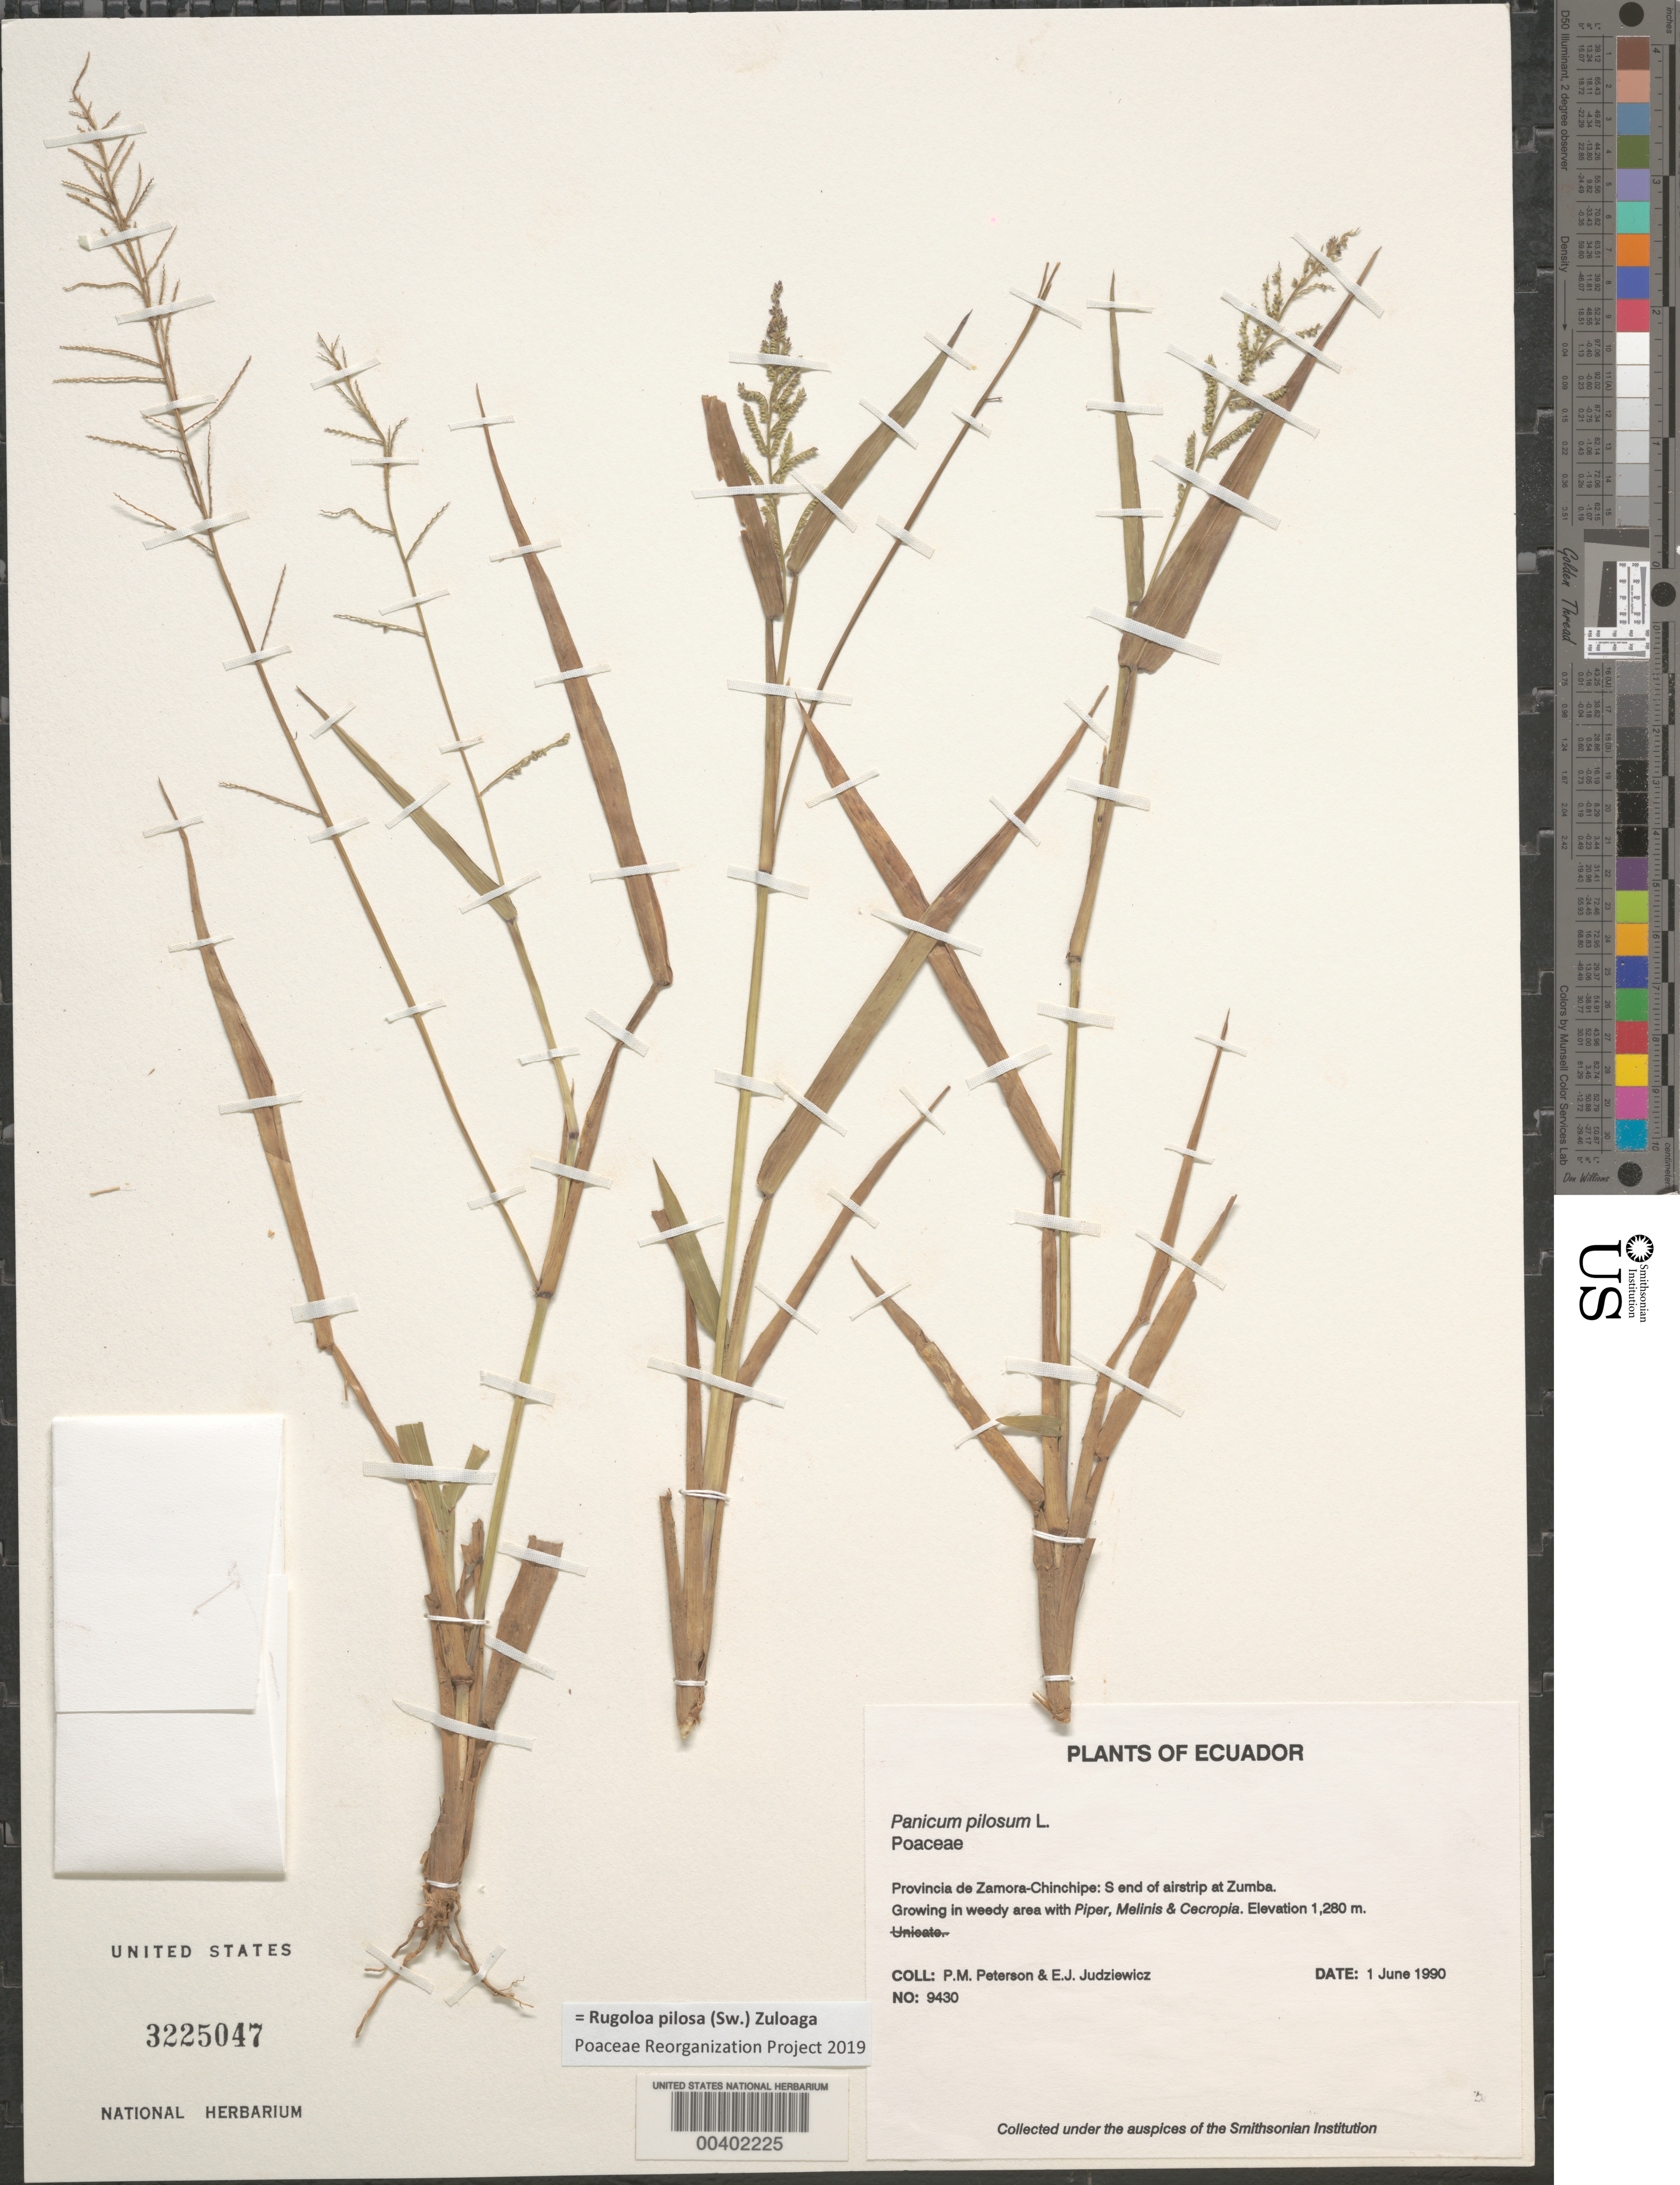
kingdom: Plantae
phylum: Tracheophyta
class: Liliopsida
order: Poales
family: Poaceae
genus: Panicum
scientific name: Panicum pilosum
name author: Sw.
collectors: P. M. Peterson & E. J. Judziewicz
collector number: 09430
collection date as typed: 01 Jun 1990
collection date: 1990-06-01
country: Ecuador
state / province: Zamora-Chinchipe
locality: S end of airstrip at Zumba.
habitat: Growing in weedy area with Piper, Melinis & Cecropia.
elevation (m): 1280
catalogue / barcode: US 3225047